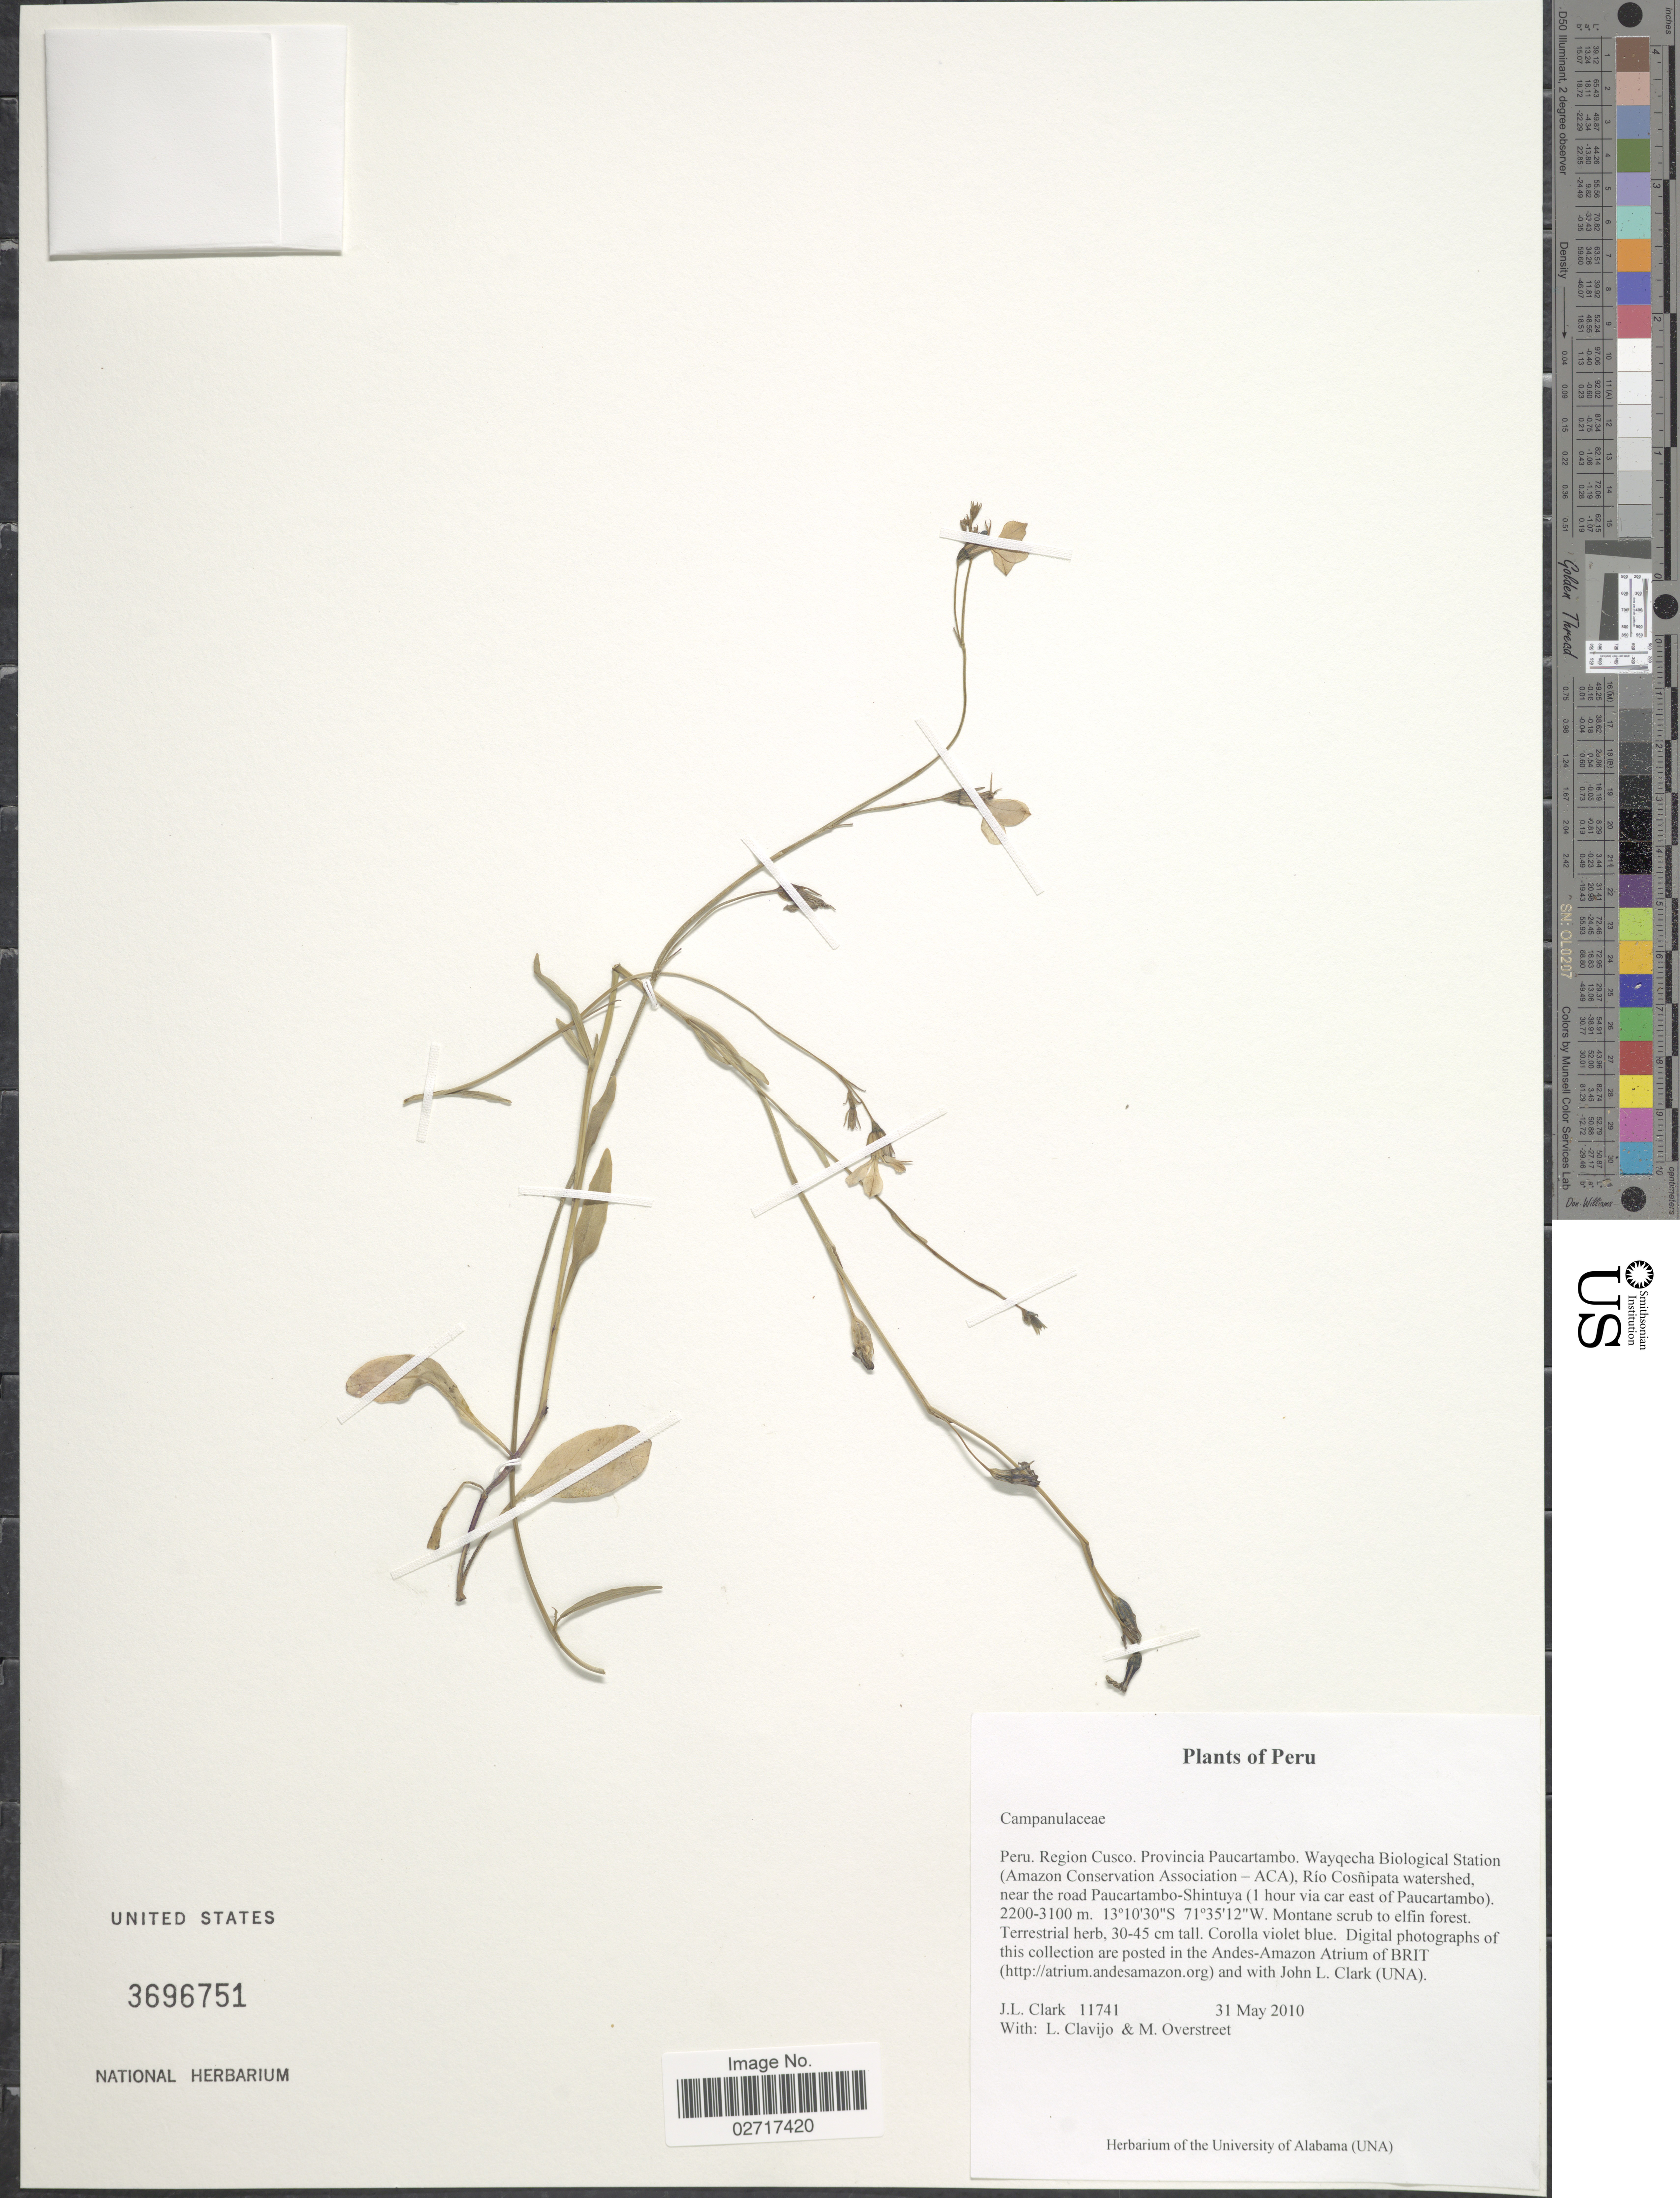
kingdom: Plantae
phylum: Tracheophyta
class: Magnoliopsida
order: Asterales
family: Campanulaceae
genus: Lobelia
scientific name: Lobelia tenera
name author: Kunth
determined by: Lagomarsino, L. P.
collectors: J. L. Clark, L. Clavijo & M. Overstreet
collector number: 11741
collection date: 2010-05-31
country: Peru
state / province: Cusco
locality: Region Cusco. Provincia Paucartambo. Wayqecha Biological Station (Amazon Conservation Association - ACA), Río Cosñipata watershed, near the road Paucartambo-Shintuya (1 hour via car east of Paucartambo).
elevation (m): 2200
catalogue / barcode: US 3696751